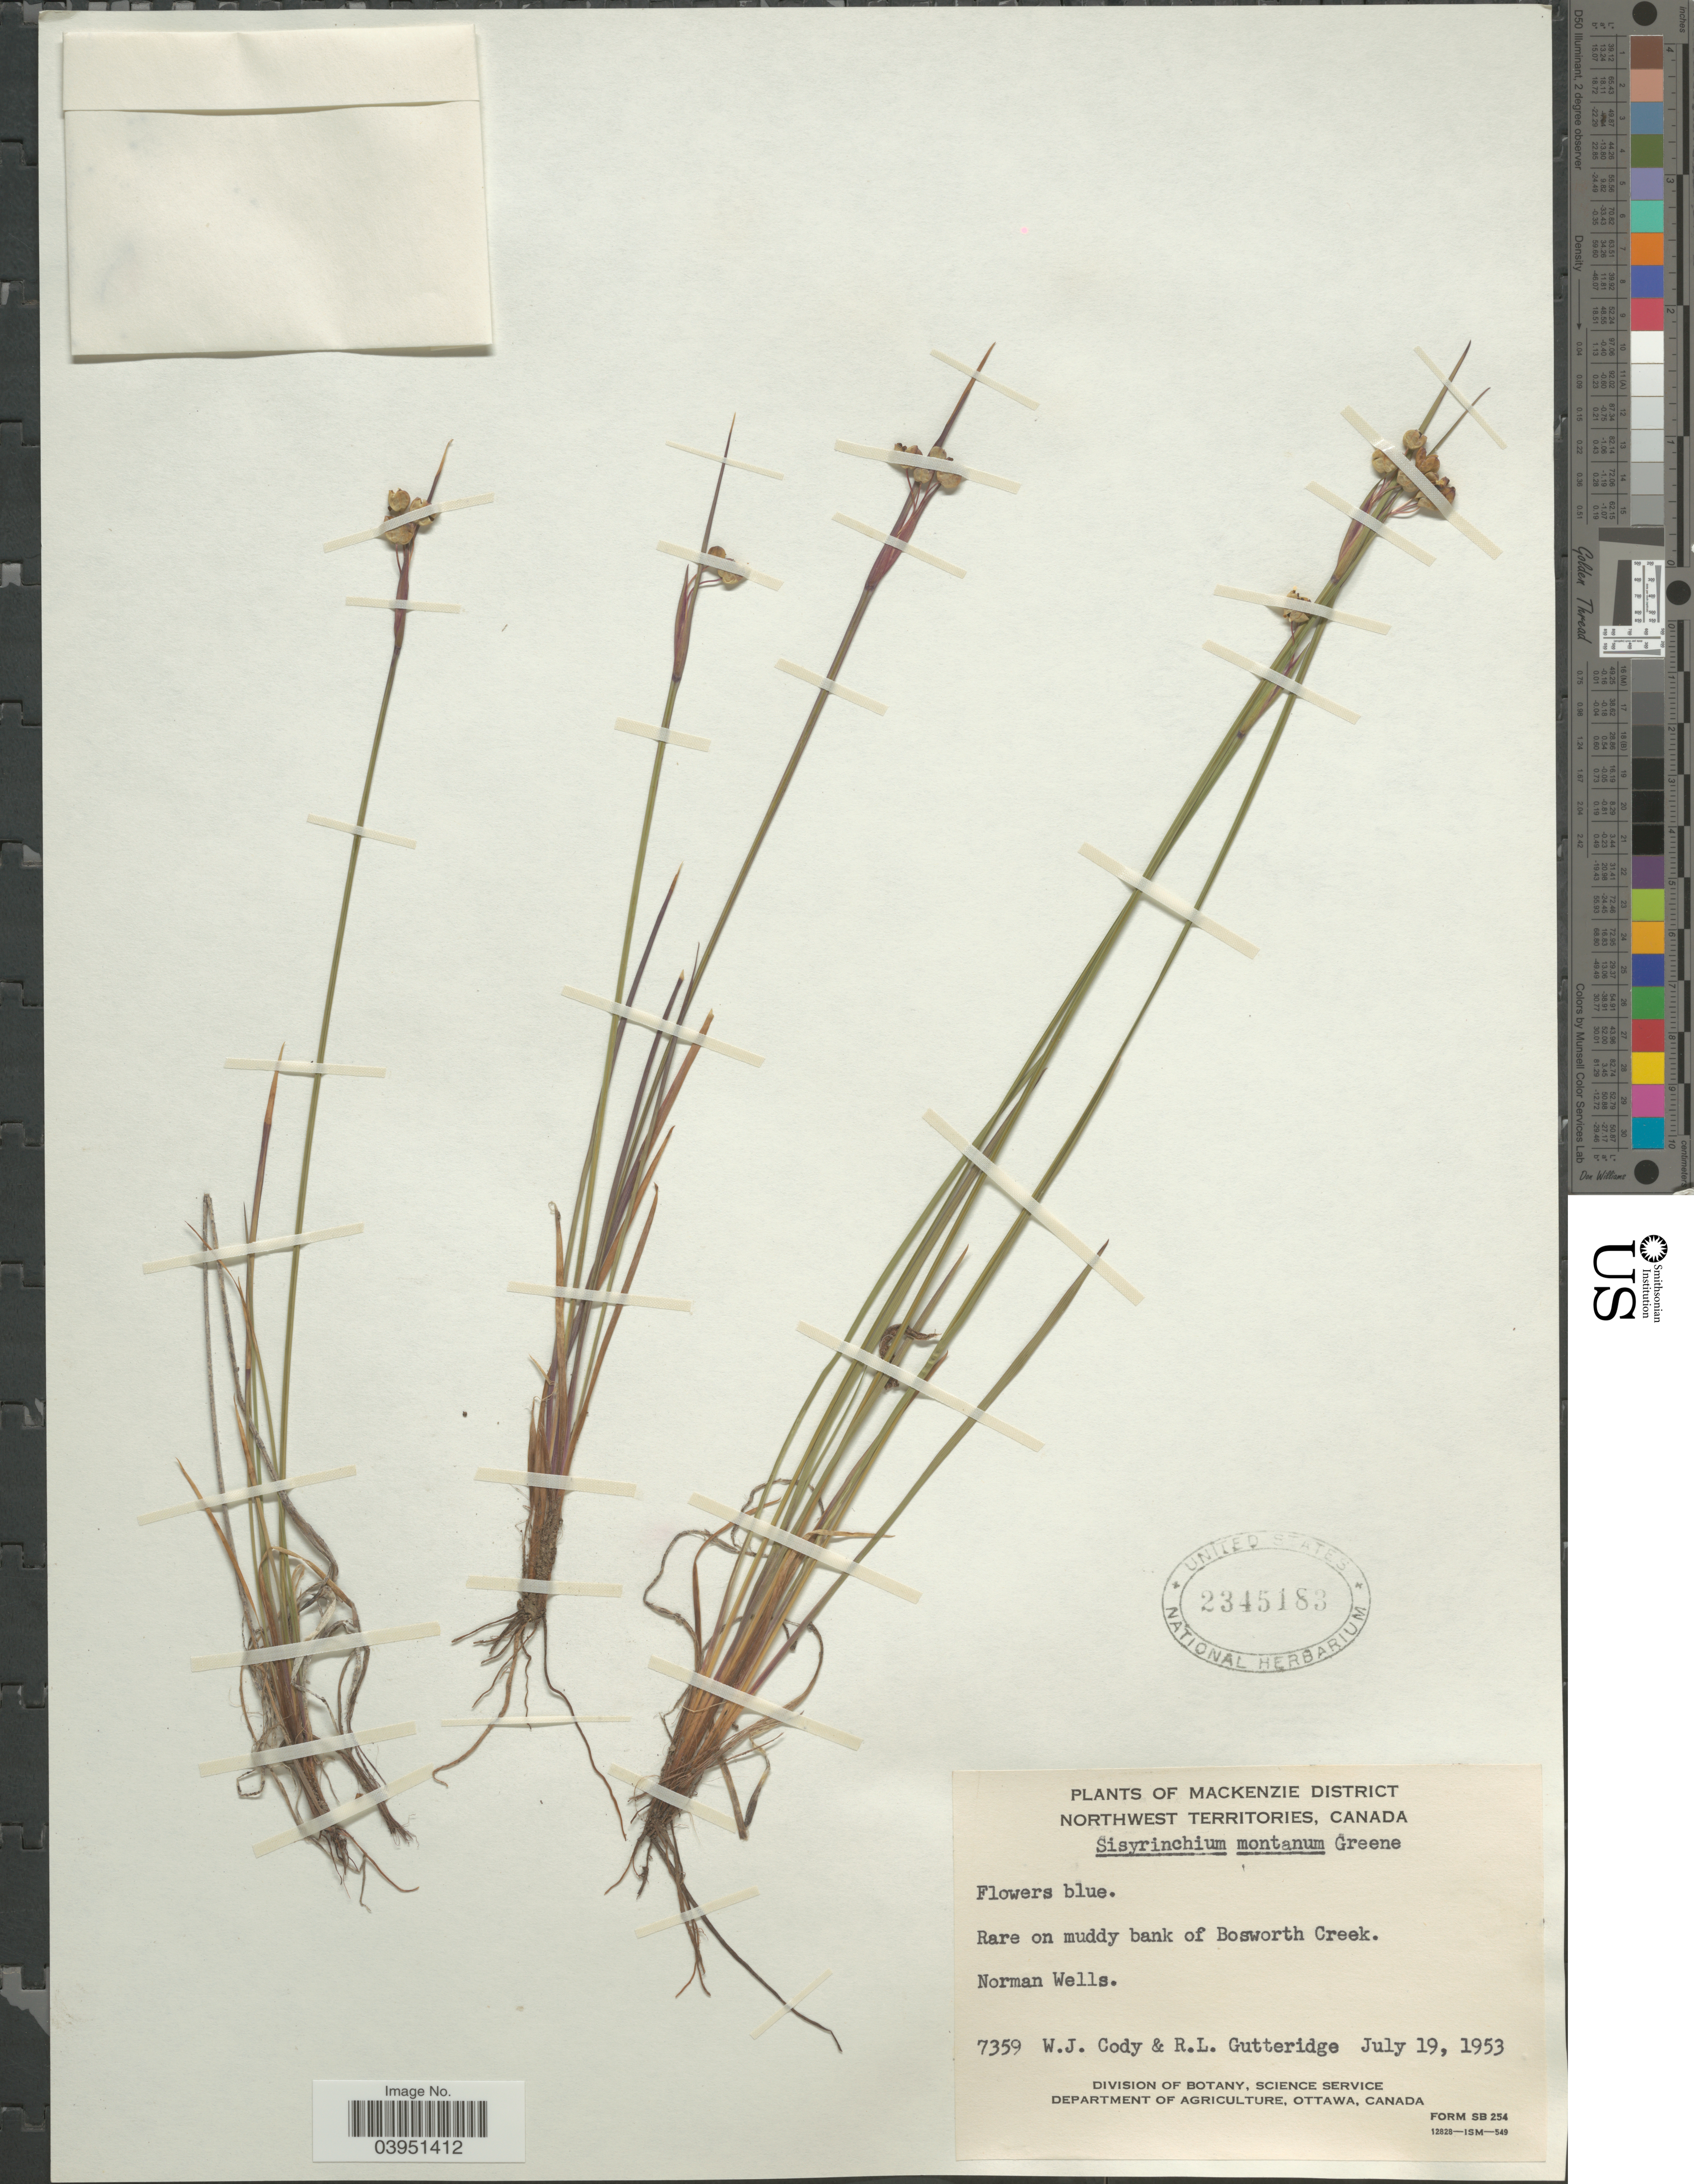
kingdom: Plantae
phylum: Tracheophyta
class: Liliopsida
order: Asparagales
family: Iridaceae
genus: Sisyrinchium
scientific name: Sisyrinchium montanum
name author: Greene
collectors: W. Cody & R. Gutteridge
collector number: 7359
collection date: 1953-07-19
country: Canada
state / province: Northwest Territories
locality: Mackenzie District. Rare on muddy bank of Bosworth Creek. Norman Wells.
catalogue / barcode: US 2345183